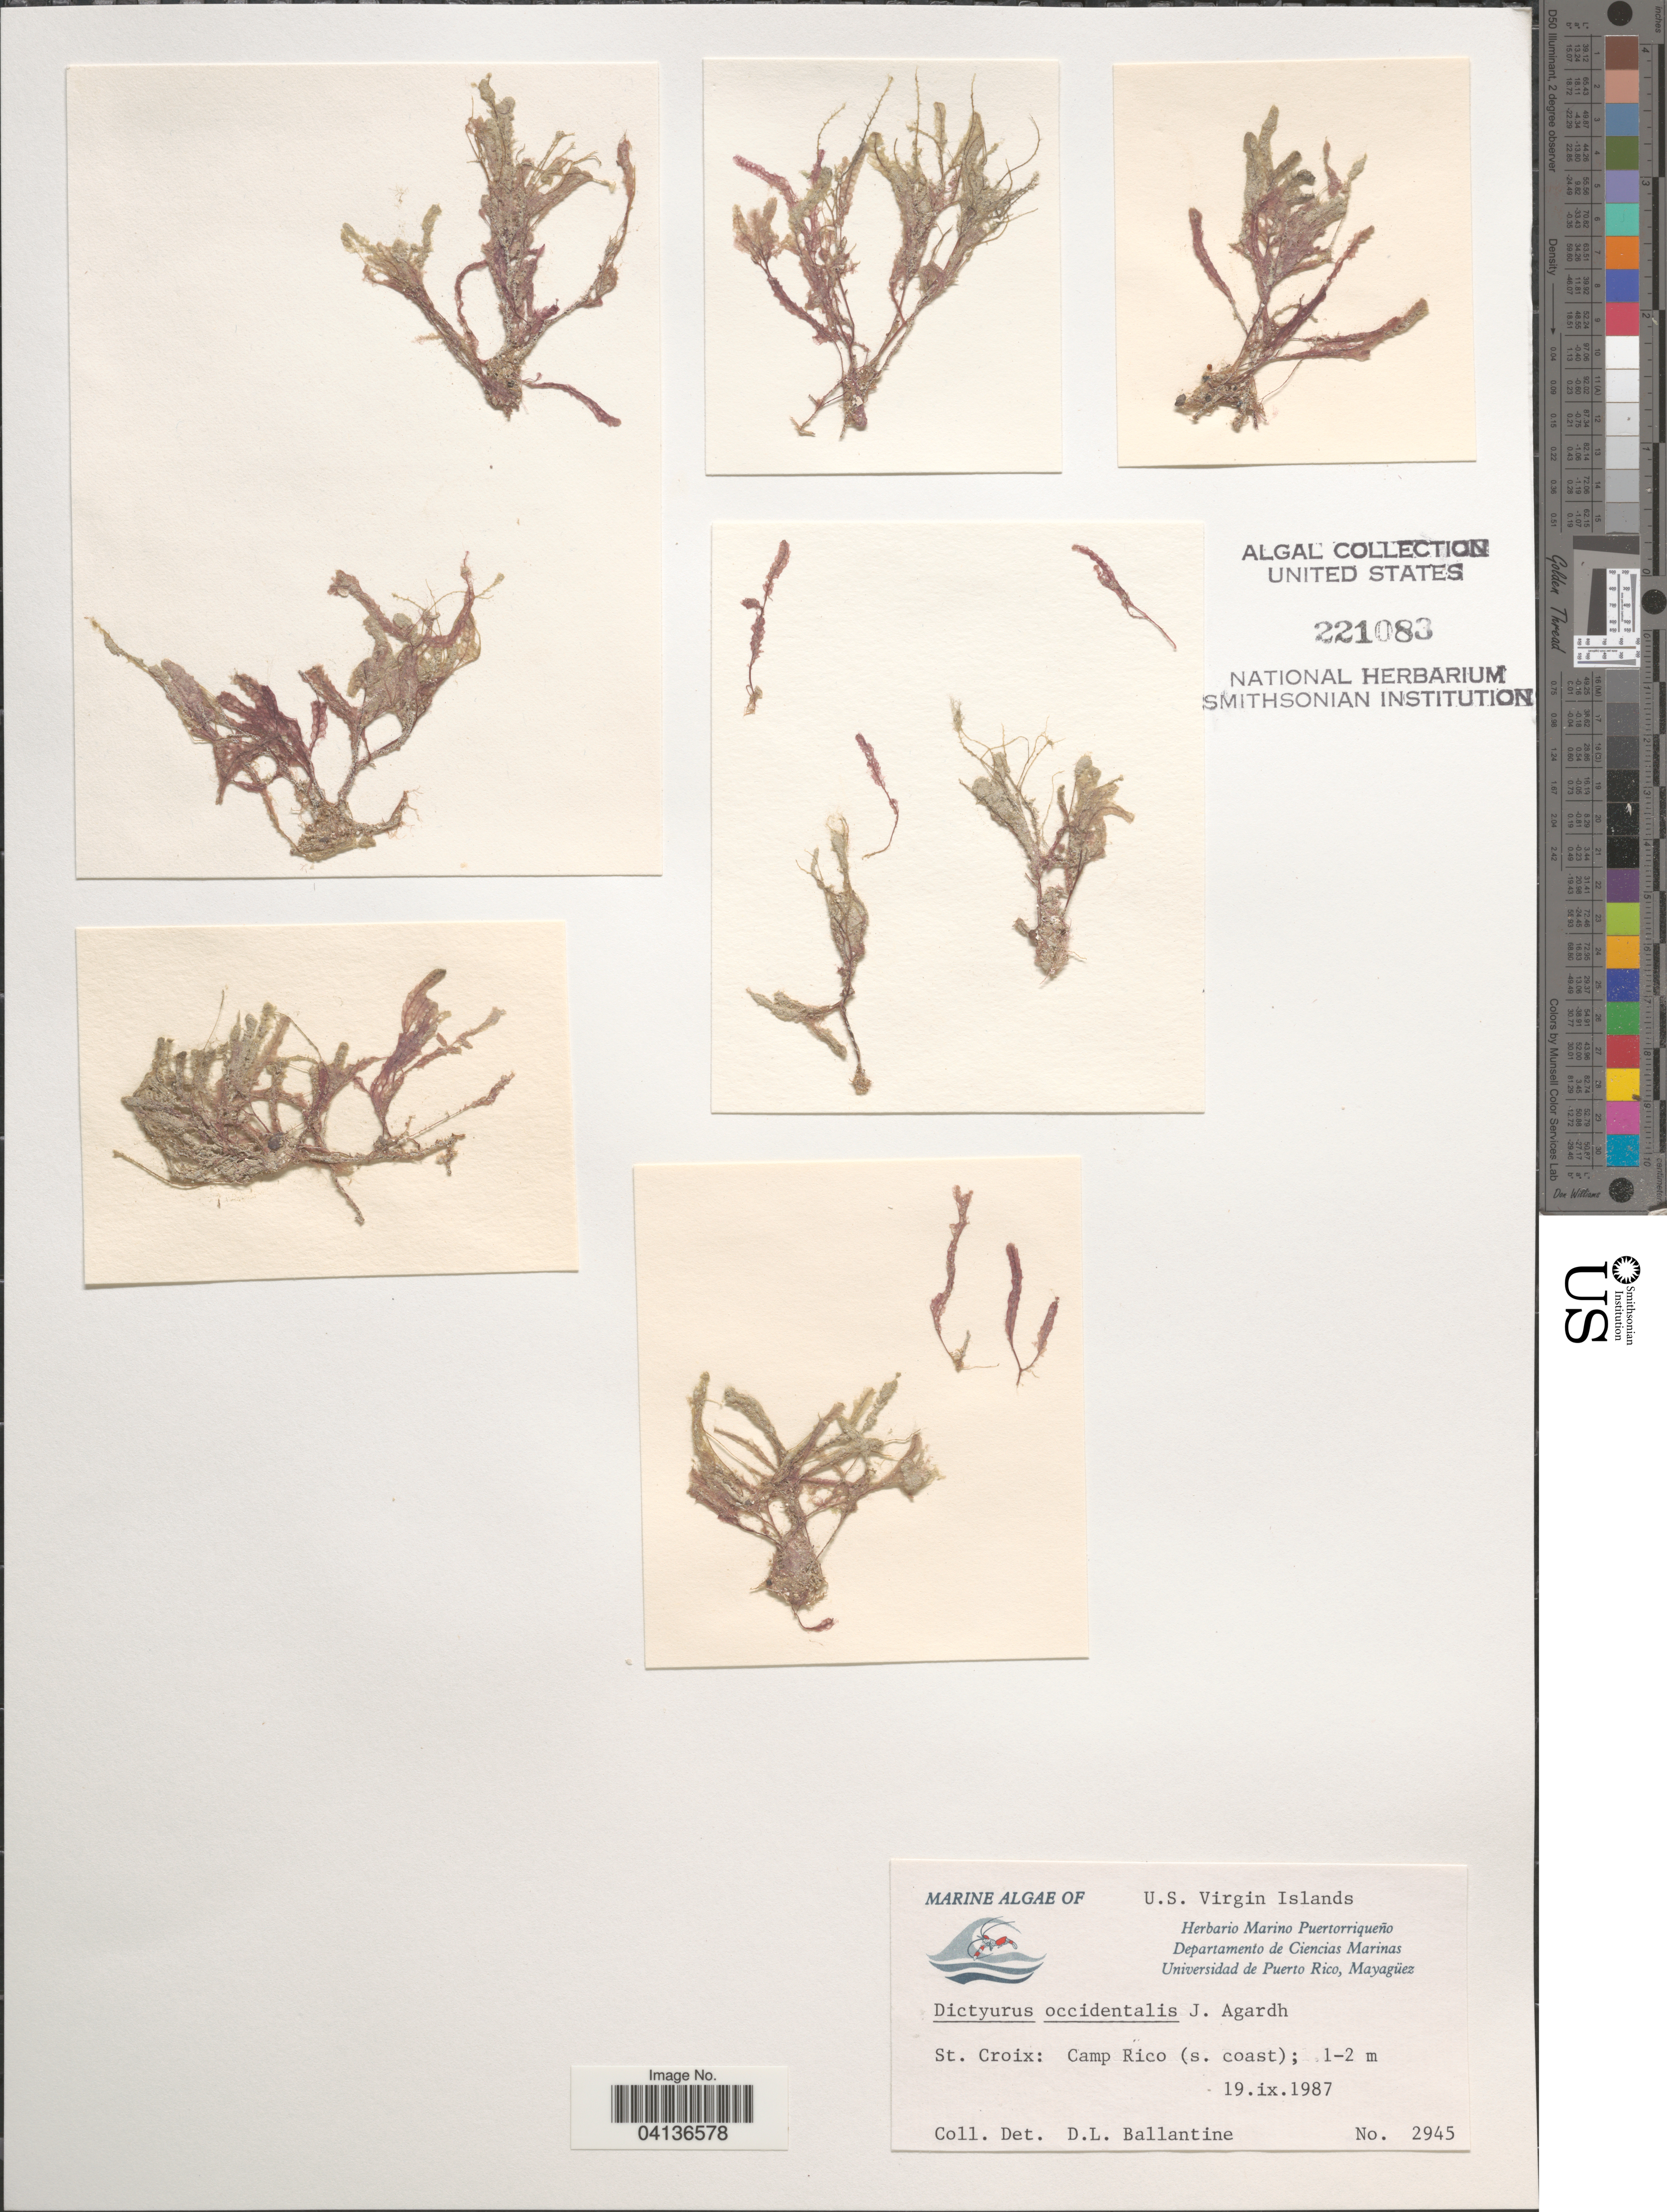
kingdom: Plantae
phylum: Rhodophyta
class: Florideophyceae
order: Ceramiales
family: Dasyaceae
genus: Dictyurus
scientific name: Dictyurus occidentalis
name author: J. Agardh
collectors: D.L. Ballantine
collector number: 2945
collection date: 1987-09-19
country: U.S. Virgin Islands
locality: St. Croix: Camp Rico (s. coast).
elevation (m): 1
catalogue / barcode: US 221083